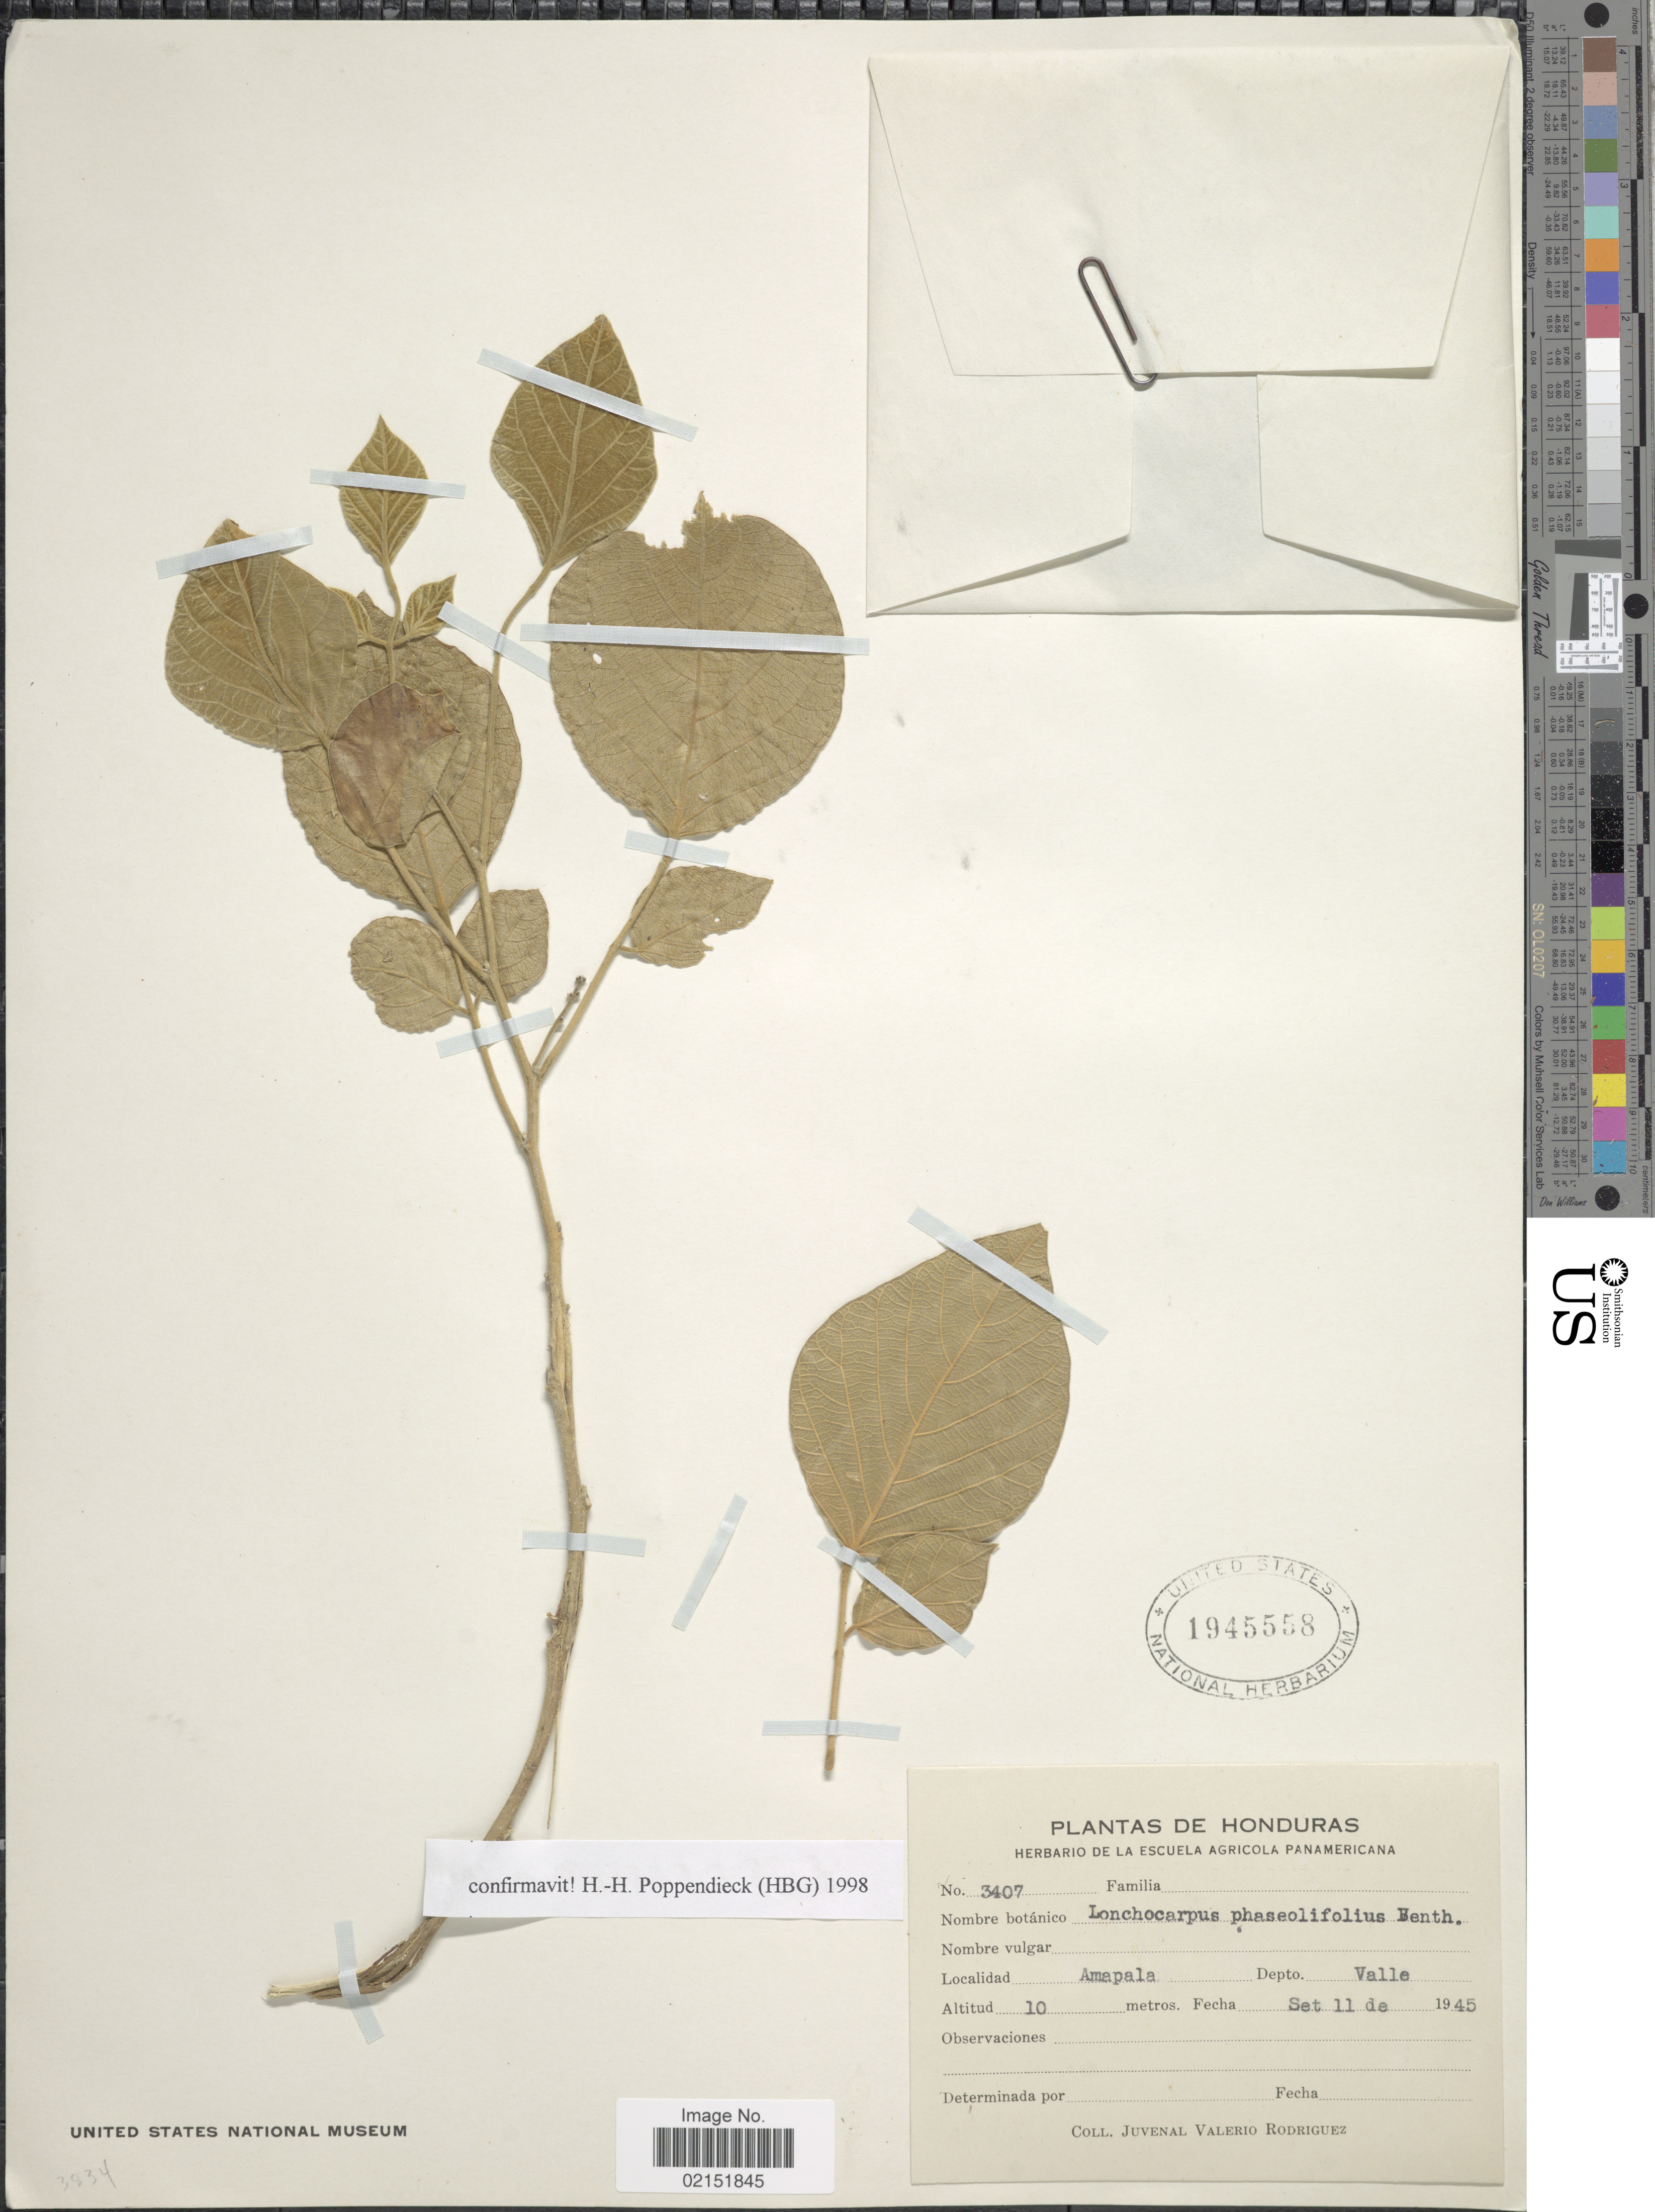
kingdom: Plantae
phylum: Tracheophyta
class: Magnoliopsida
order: Fabales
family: Fabaceae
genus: Lonchocarpus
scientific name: Lonchocarpus phaseolifolius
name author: Benth.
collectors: J. Rodriguez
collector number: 3407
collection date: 1945-09-11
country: Honduras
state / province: Valle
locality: Amapala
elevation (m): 10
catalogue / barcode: US 1945558